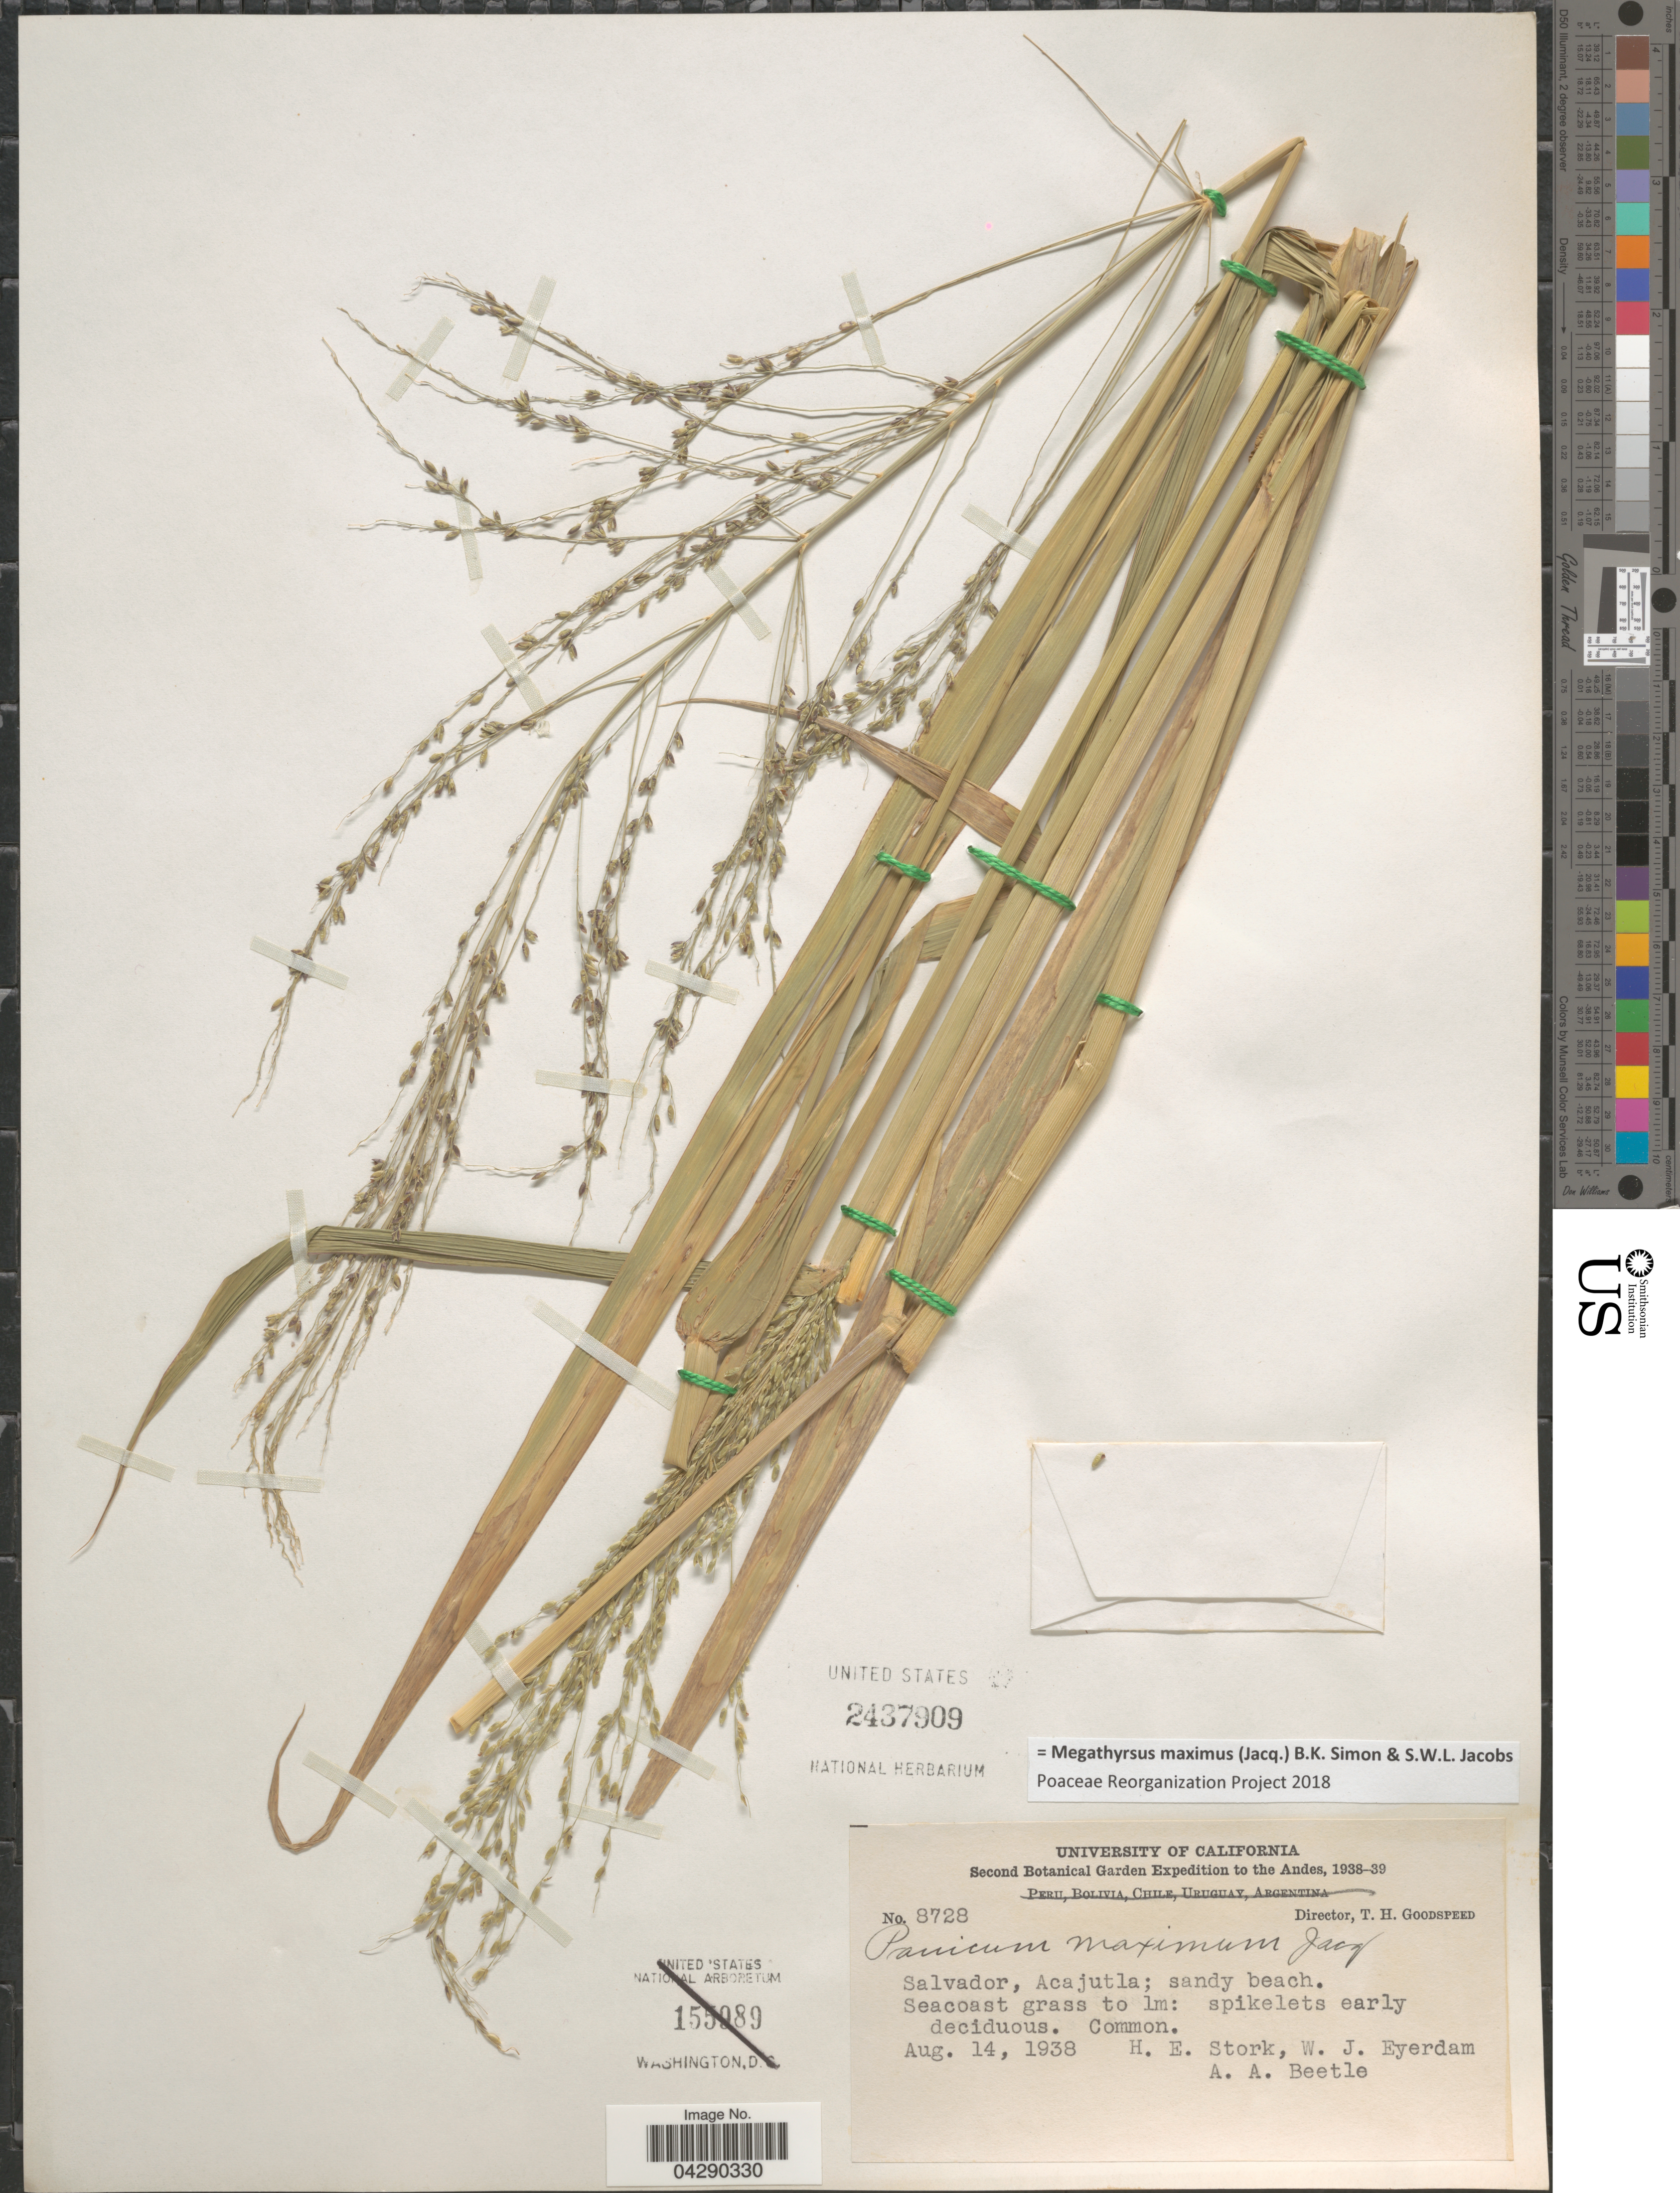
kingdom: Plantae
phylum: Tracheophyta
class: Liliopsida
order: Poales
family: Poaceae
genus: Megathyrsus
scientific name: Megathyrsus maximus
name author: (Jacq.) B.K. Simon & S.W.L. Jacobs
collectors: H. E. Stork, W. J. Eyerdam & A. A. Beetle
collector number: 8728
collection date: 1938-08-14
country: El Salvador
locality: Second Botanical Garden Expedition to the Andes, 1938-39. Acajutla.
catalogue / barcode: US 2437909